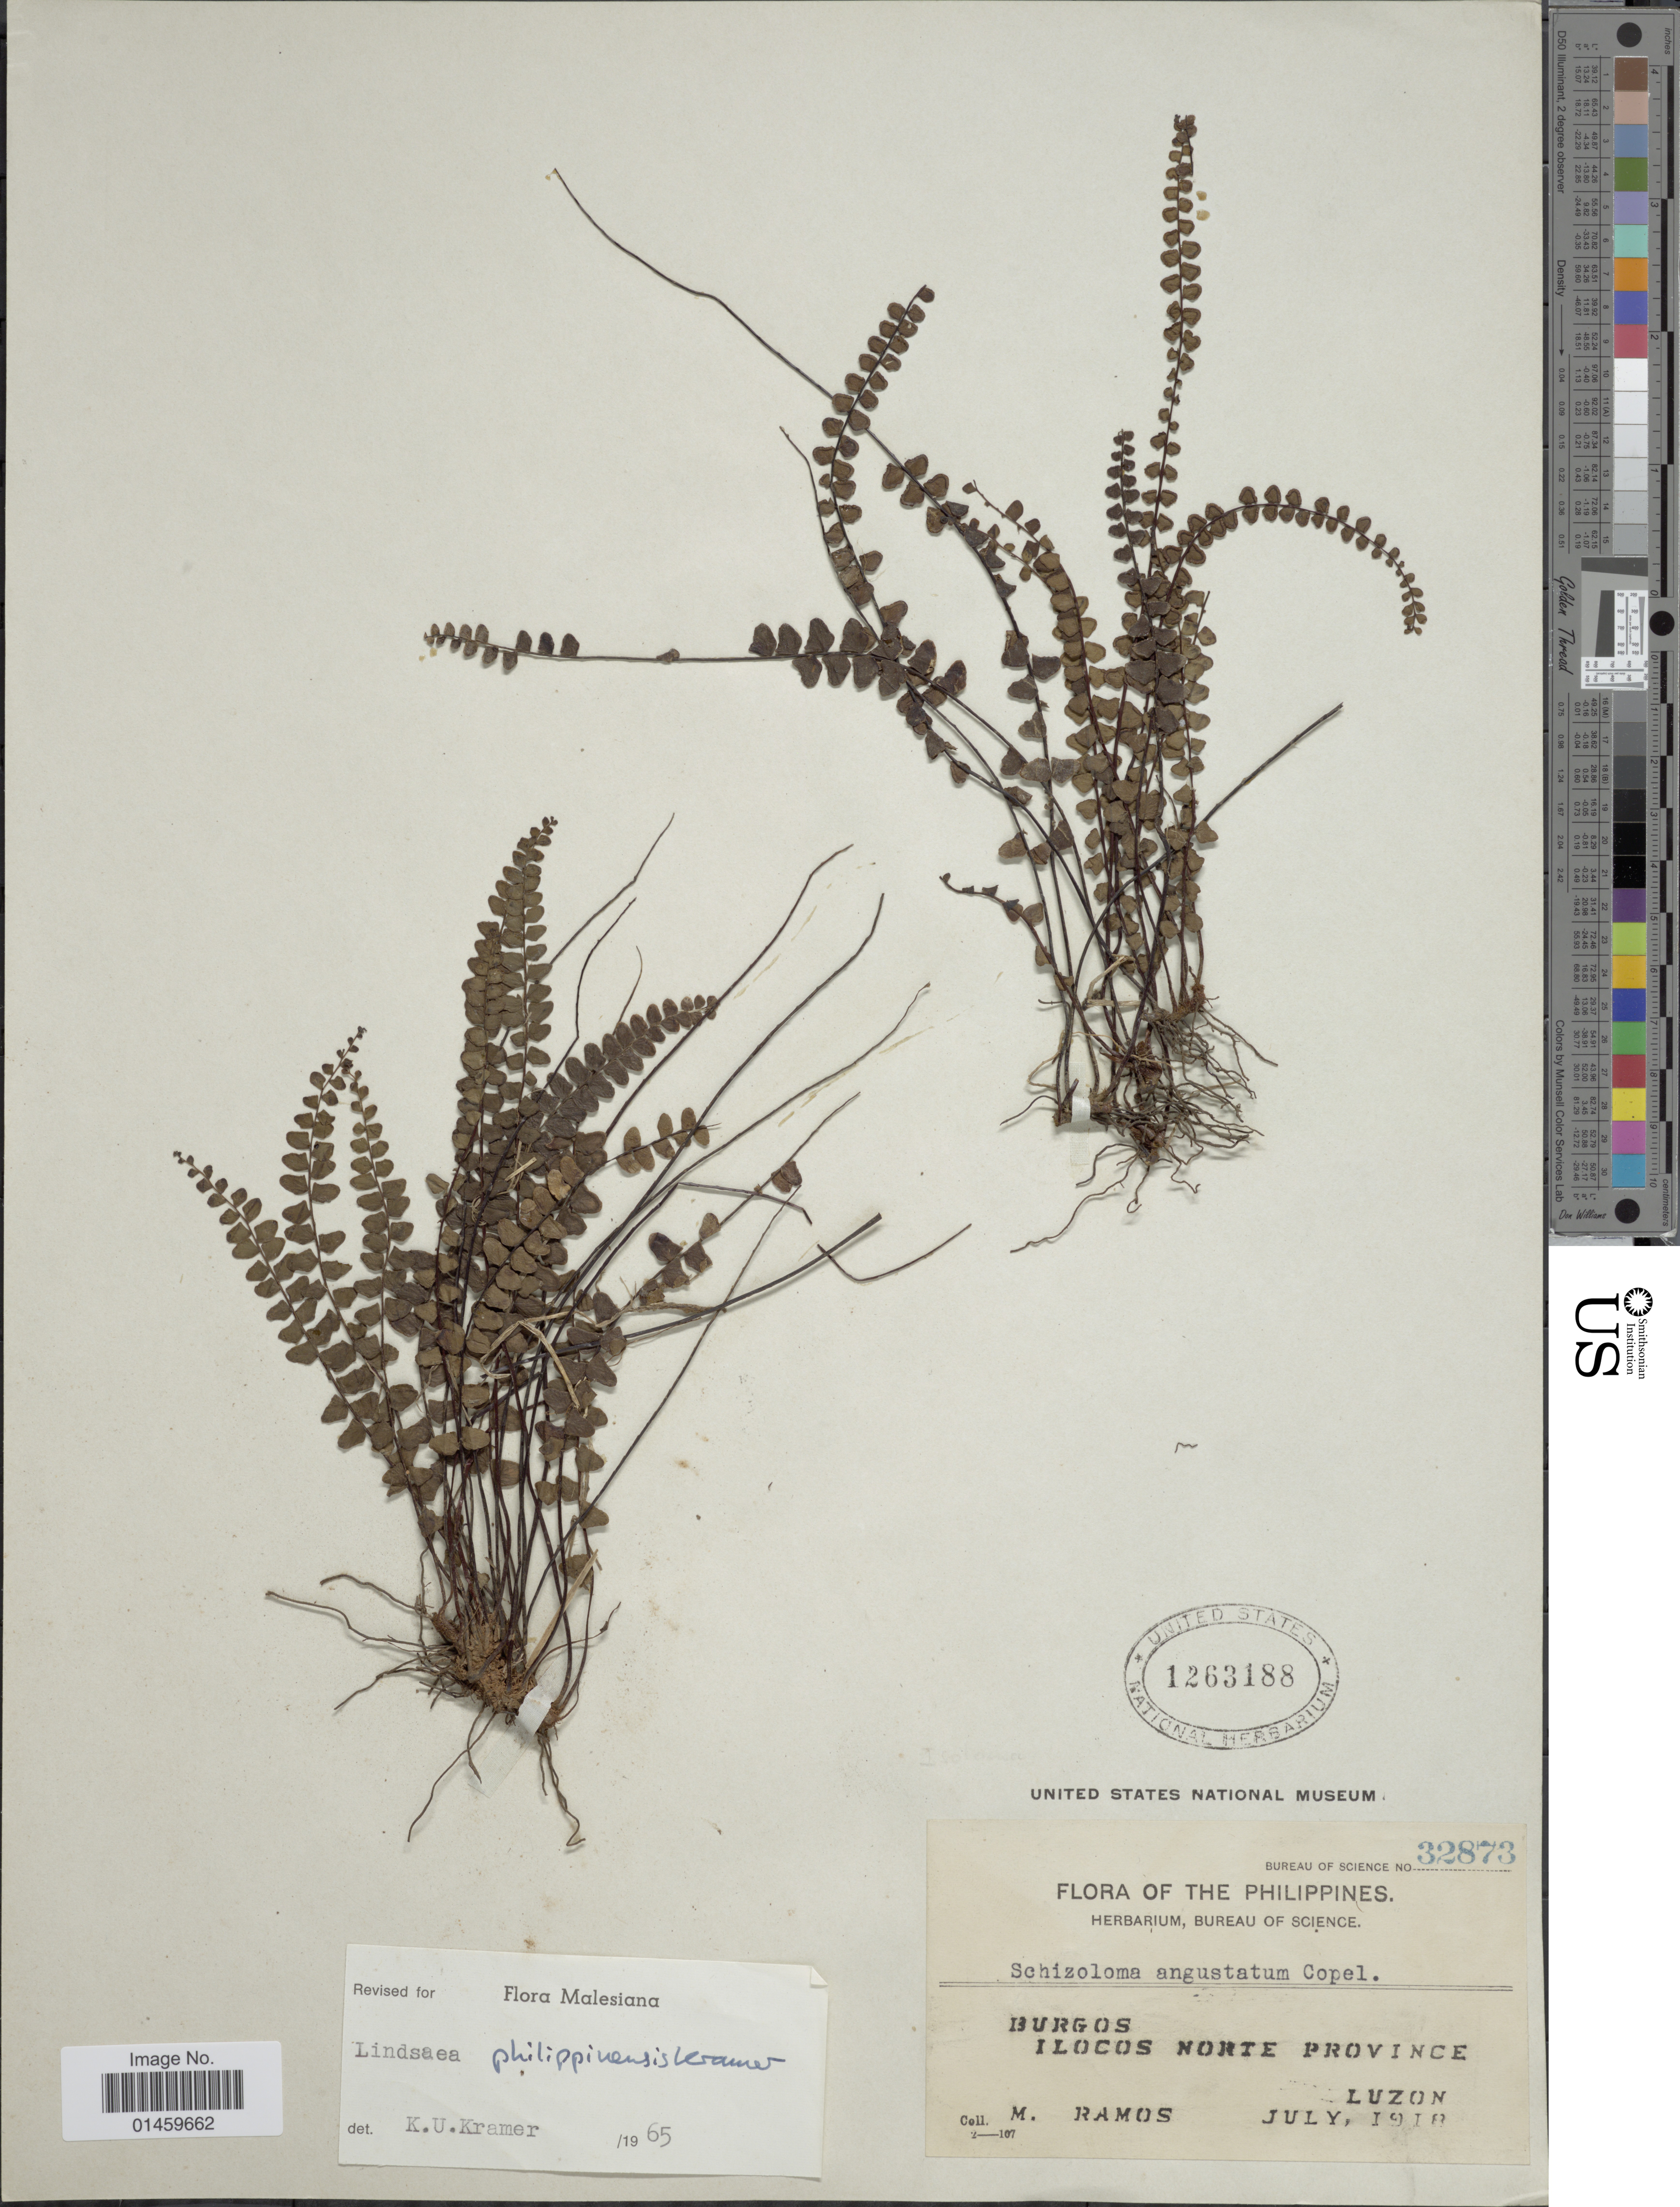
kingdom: Plantae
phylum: Tracheophyta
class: Polypodiopsida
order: Polypodiales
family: Lindsaeaceae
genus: Lindsaea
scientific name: Lindsaea philippinensis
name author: K.U. Kramer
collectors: M. Ramos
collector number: Bureau of Science 32873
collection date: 1918-07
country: Philippines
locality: Burgos. Ilocos Norte Province. Luzon.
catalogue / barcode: US 1263188